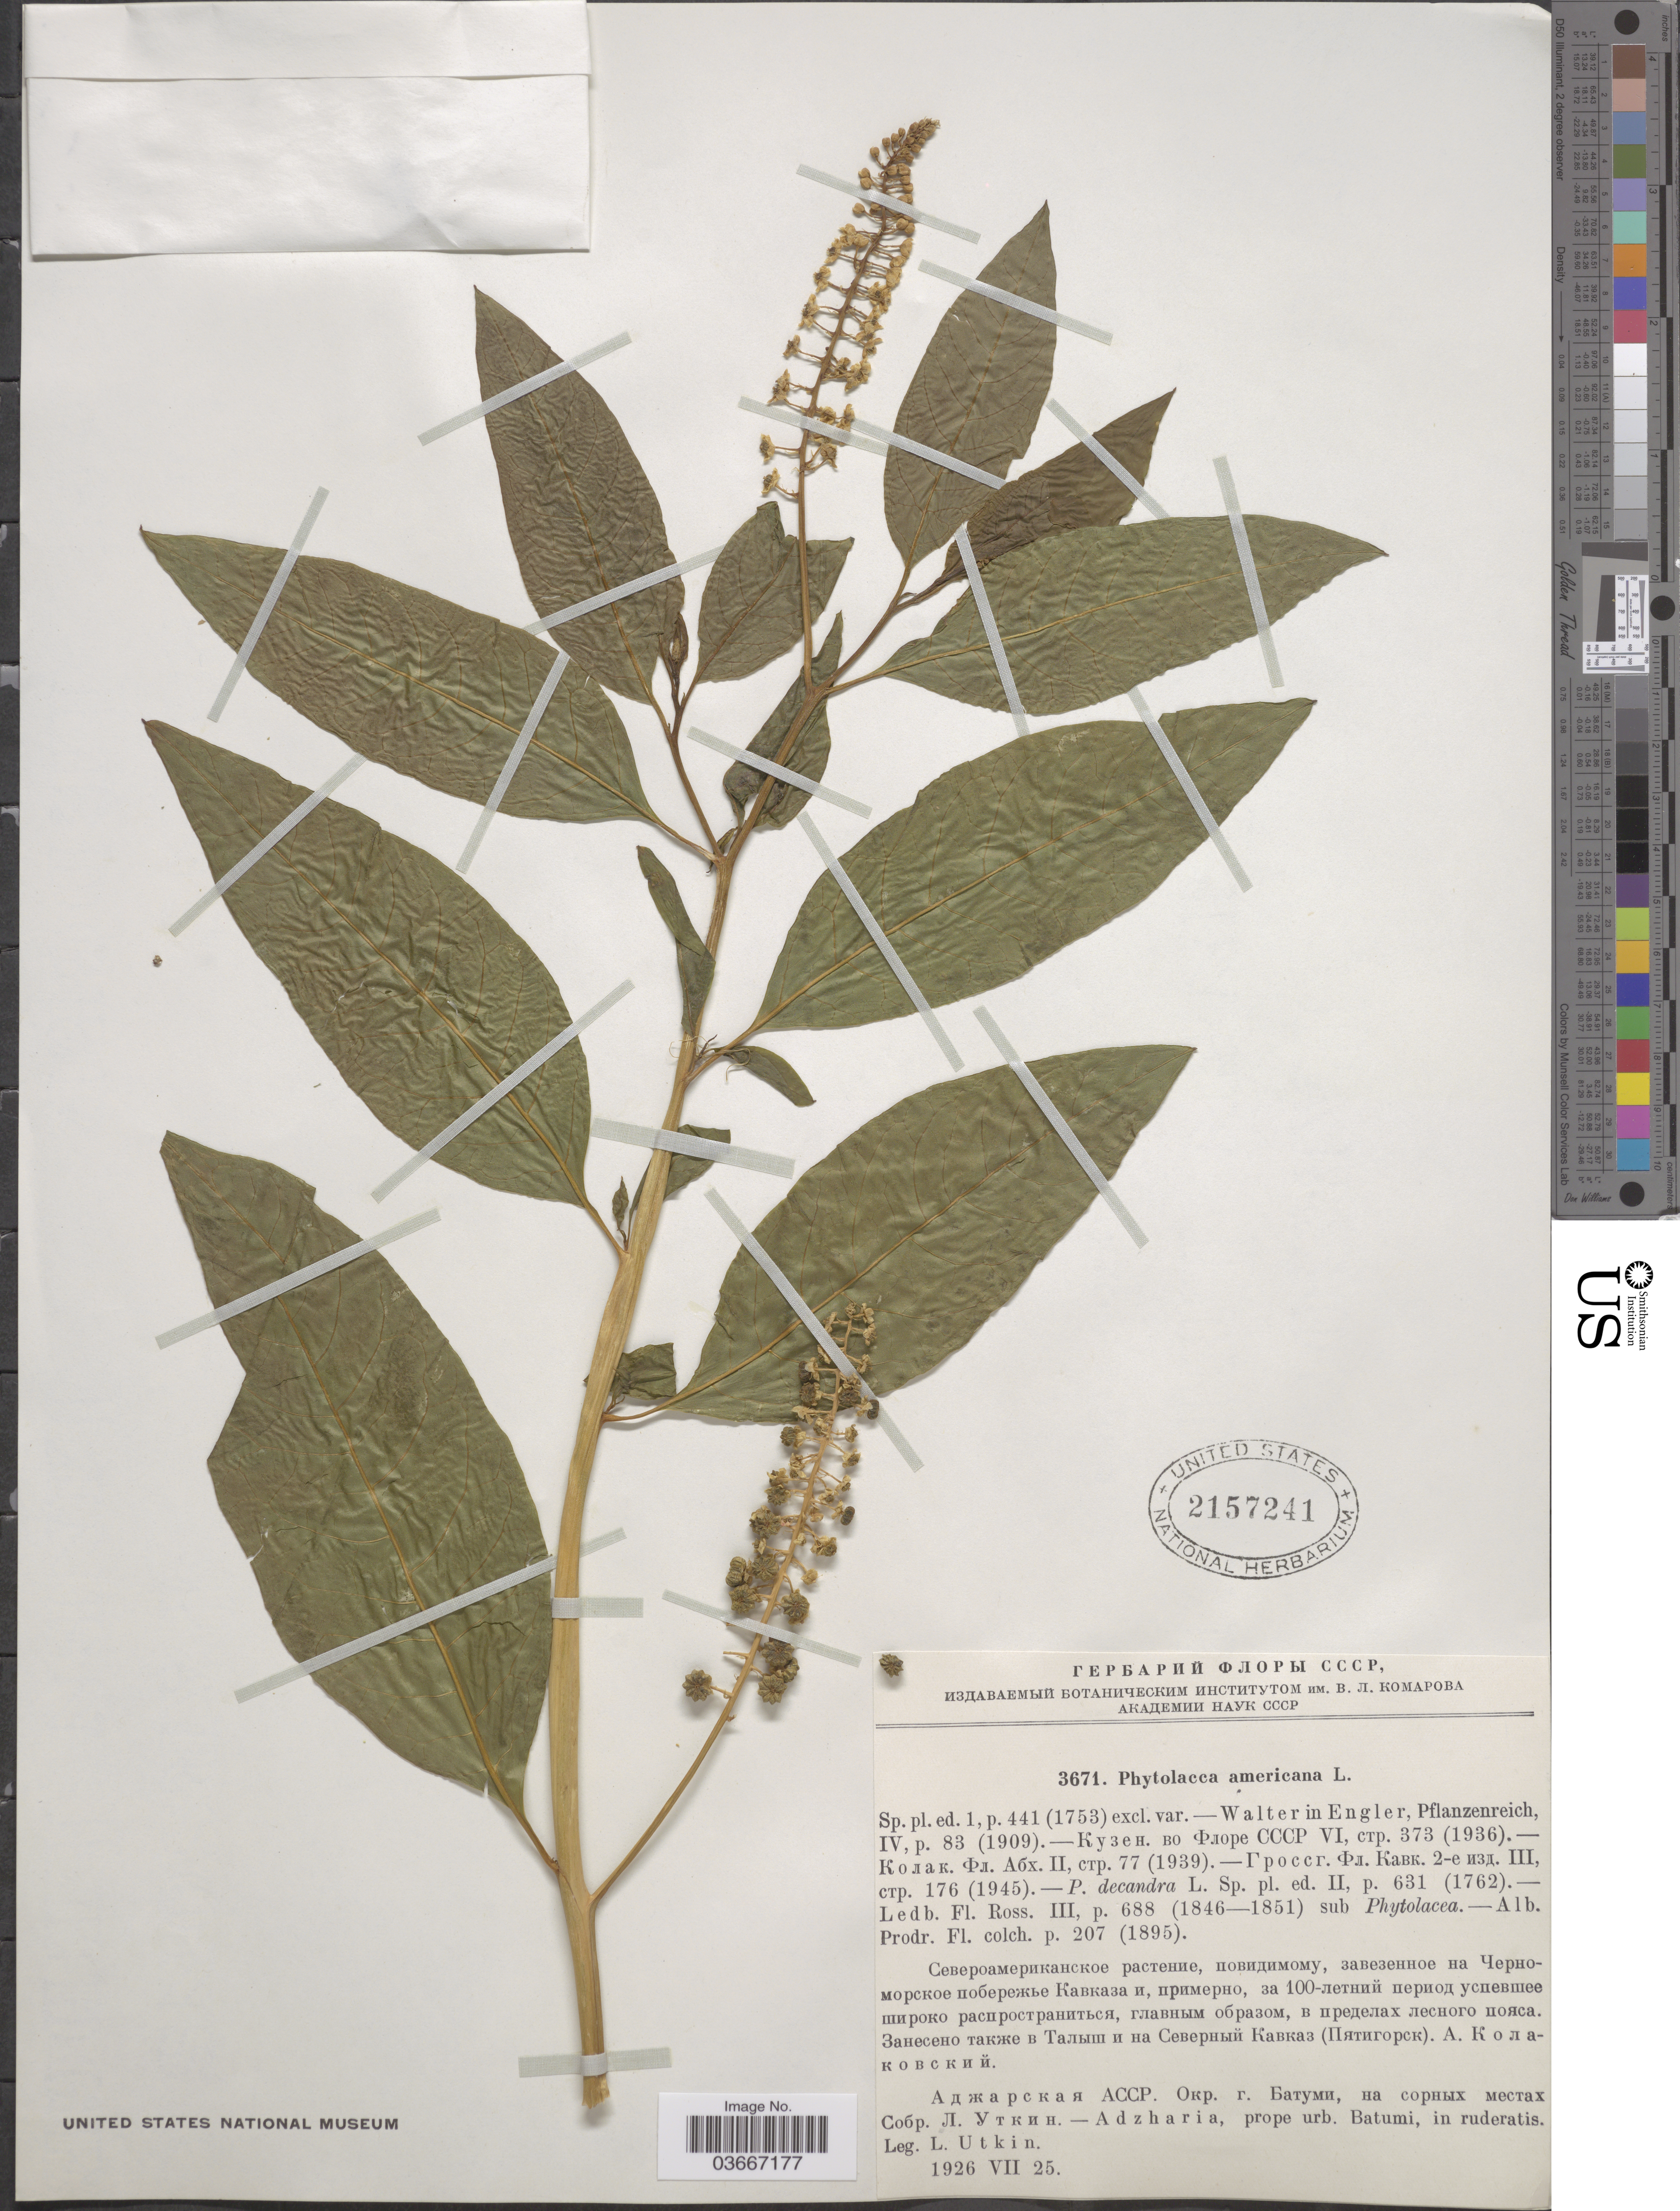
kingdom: Plantae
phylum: Tracheophyta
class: Magnoliopsida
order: Caryophyllales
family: Phytolaccaceae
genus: Phytolacca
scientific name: Phytolacca americana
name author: L.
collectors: L. Utkin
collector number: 3671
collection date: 1926-07-25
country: Georgia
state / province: Adzharia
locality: Prope urb. Batumi, in ruderatis.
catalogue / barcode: US 2157241